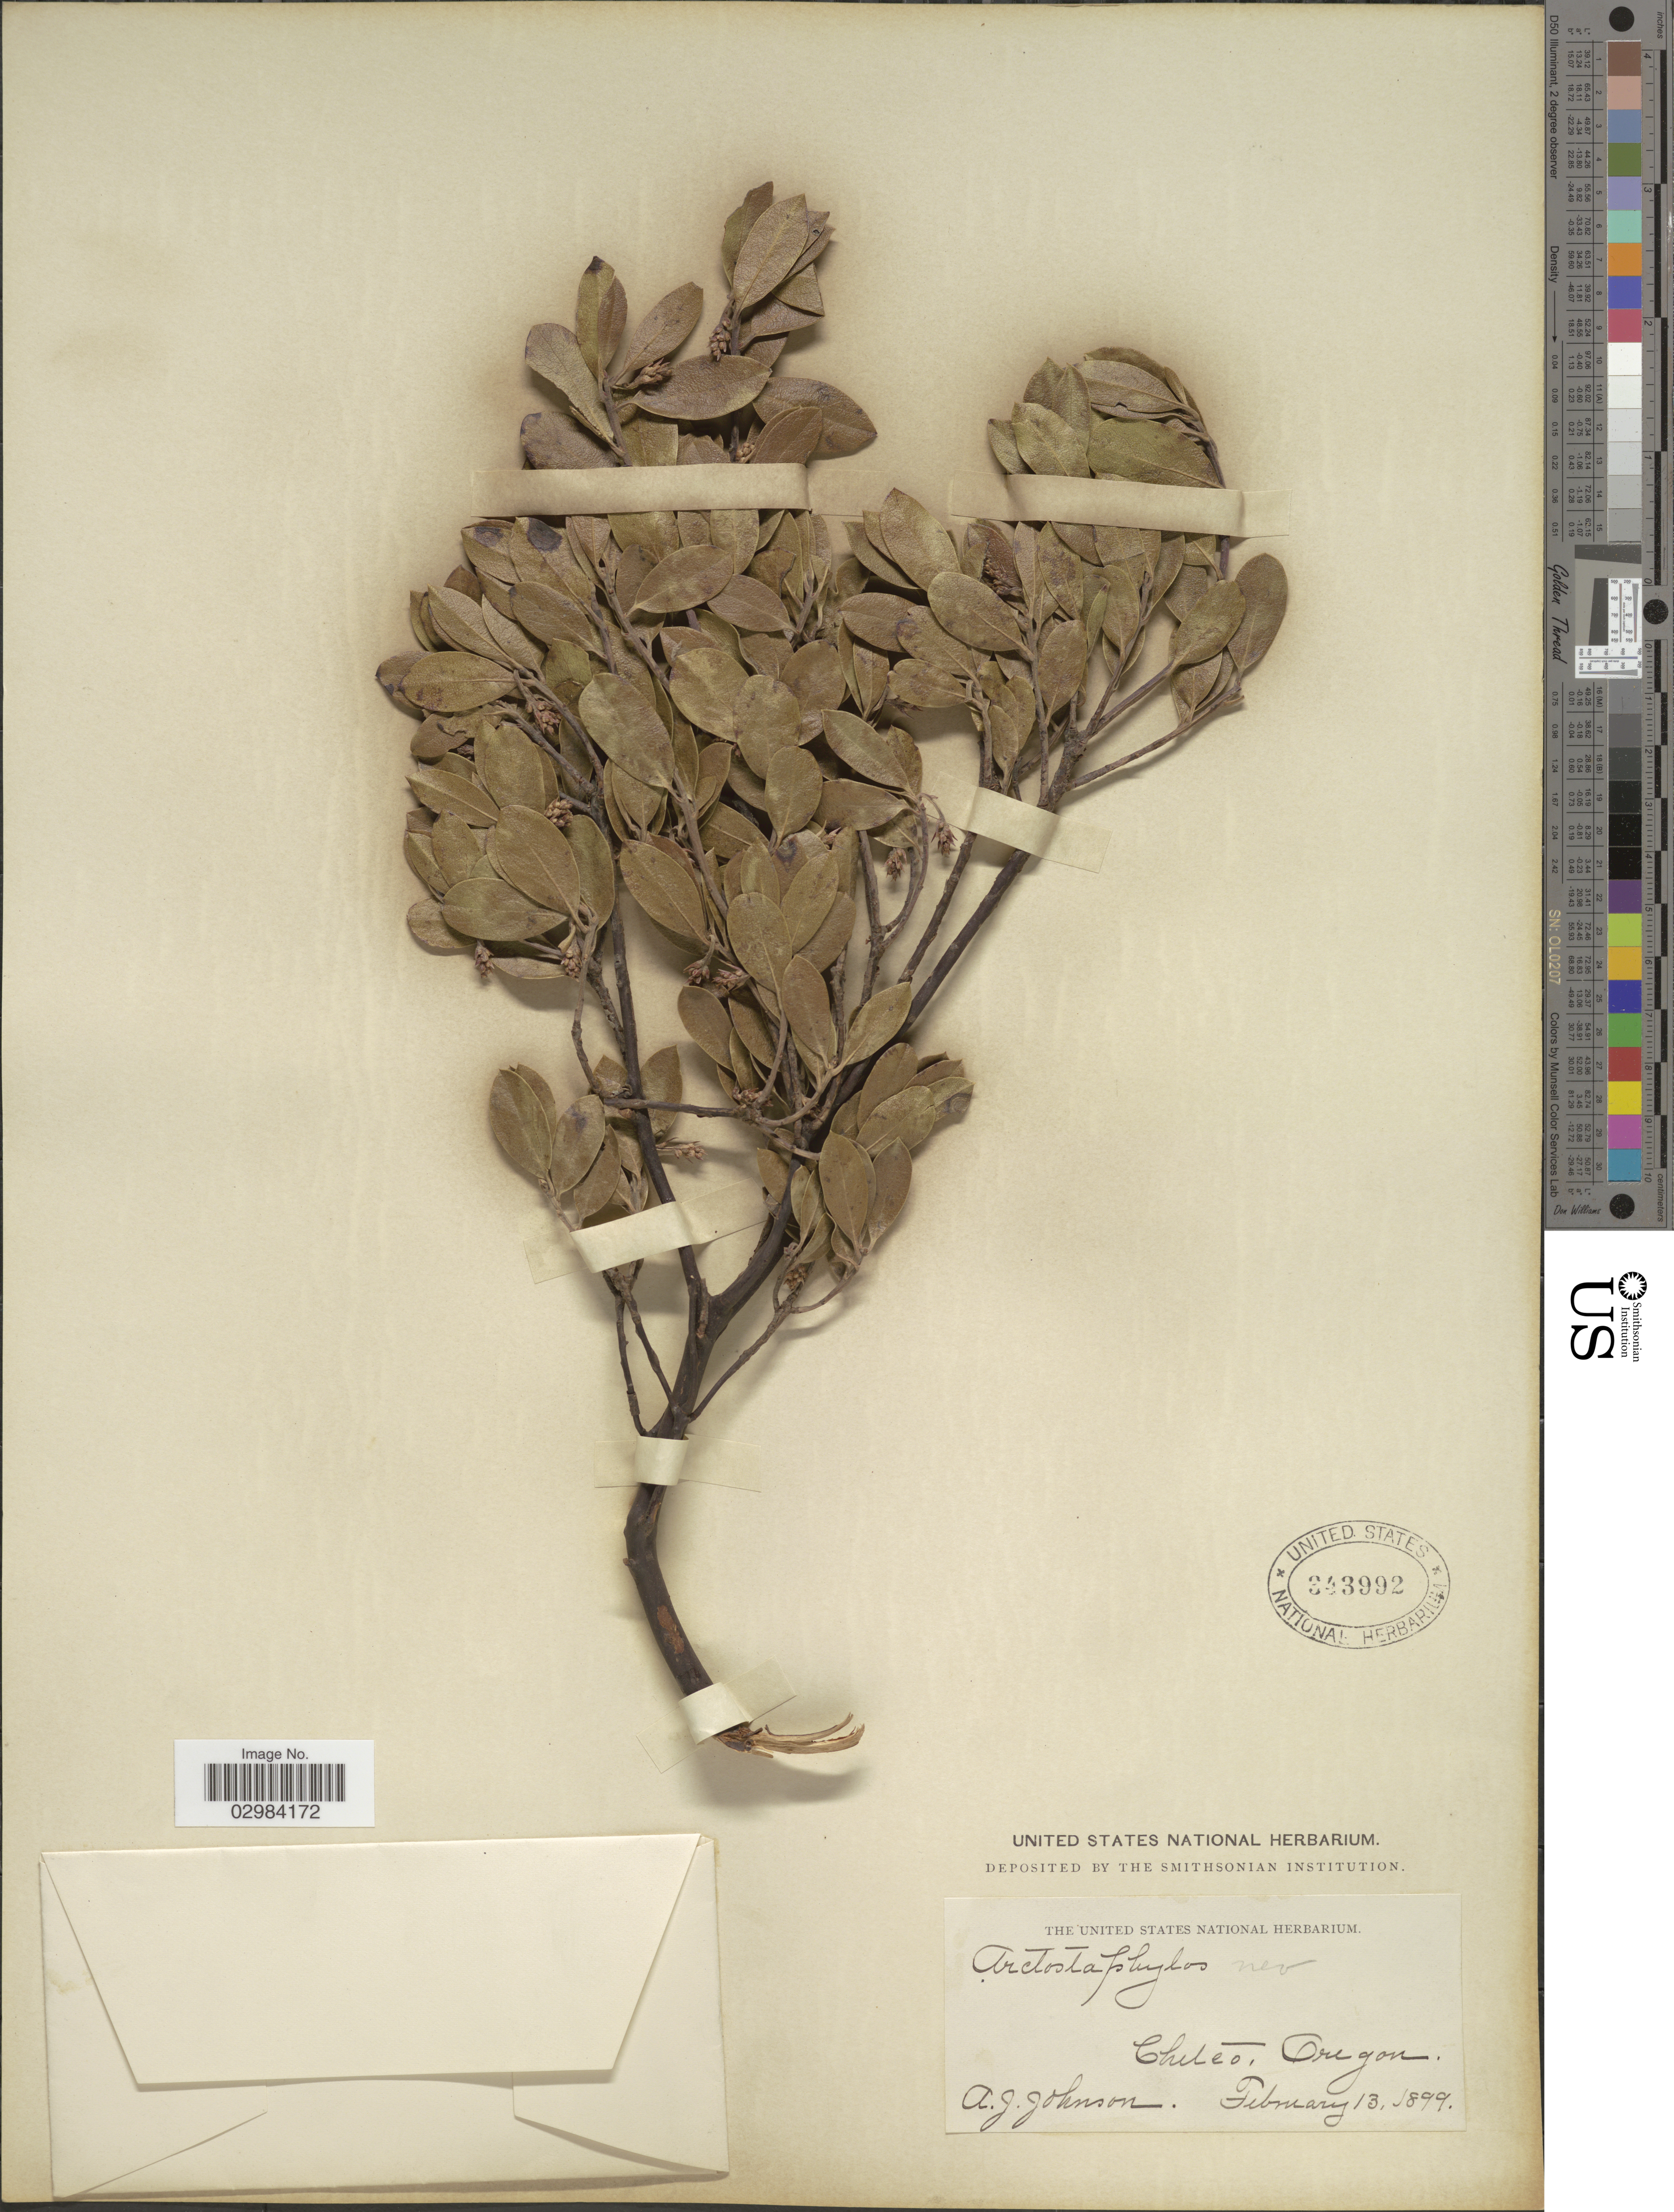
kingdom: Plantae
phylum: Tracheophyta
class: Magnoliopsida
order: Ericales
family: Ericaceae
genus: Arctostaphylos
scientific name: Arctostaphylos nevadensis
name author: A. Gray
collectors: A. Johnson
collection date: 1899-02-13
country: United States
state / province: Oregon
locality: Chetco.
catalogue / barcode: US 343992